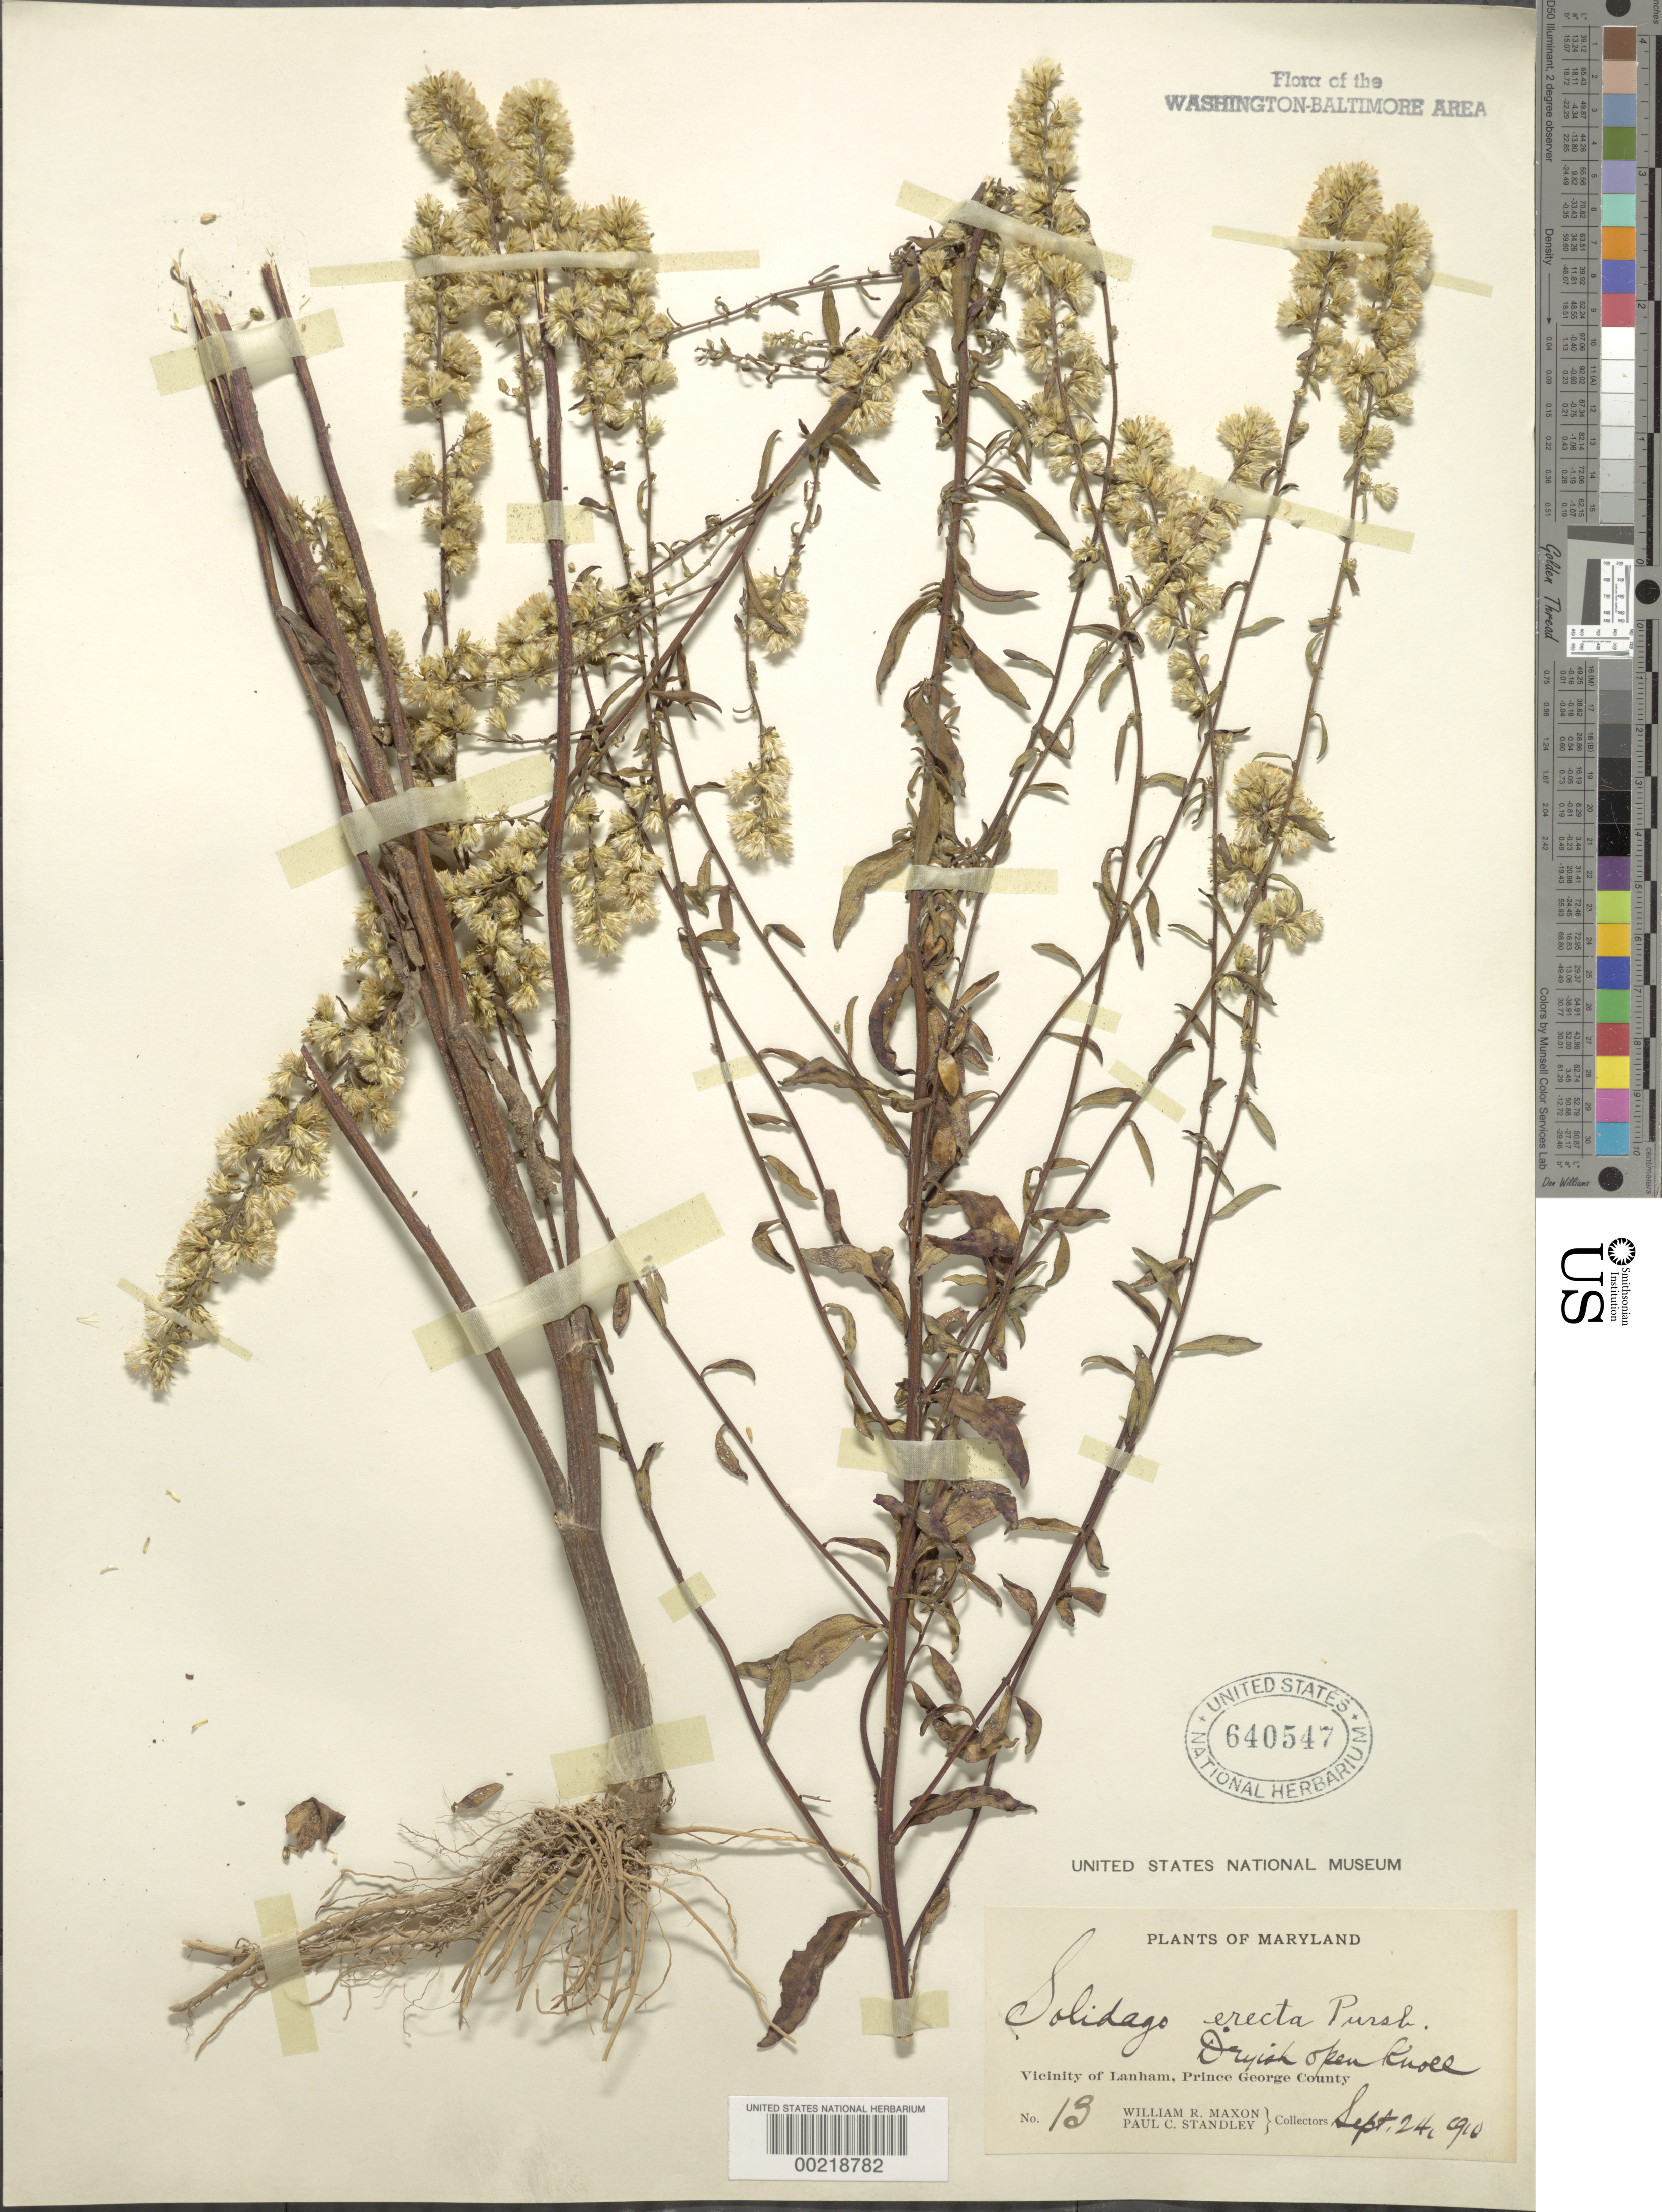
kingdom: Plantae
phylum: Tracheophyta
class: Magnoliopsida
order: Asterales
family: Asteraceae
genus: Solidago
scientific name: Solidago erecta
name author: Pursh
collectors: W. R. Maxon & P. C. Standley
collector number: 13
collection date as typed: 24 Sep 1910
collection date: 1910-09-24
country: United States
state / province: Maryland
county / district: Prince George's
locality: Lanham vicinity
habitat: Dryish open knoll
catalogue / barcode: US 640547